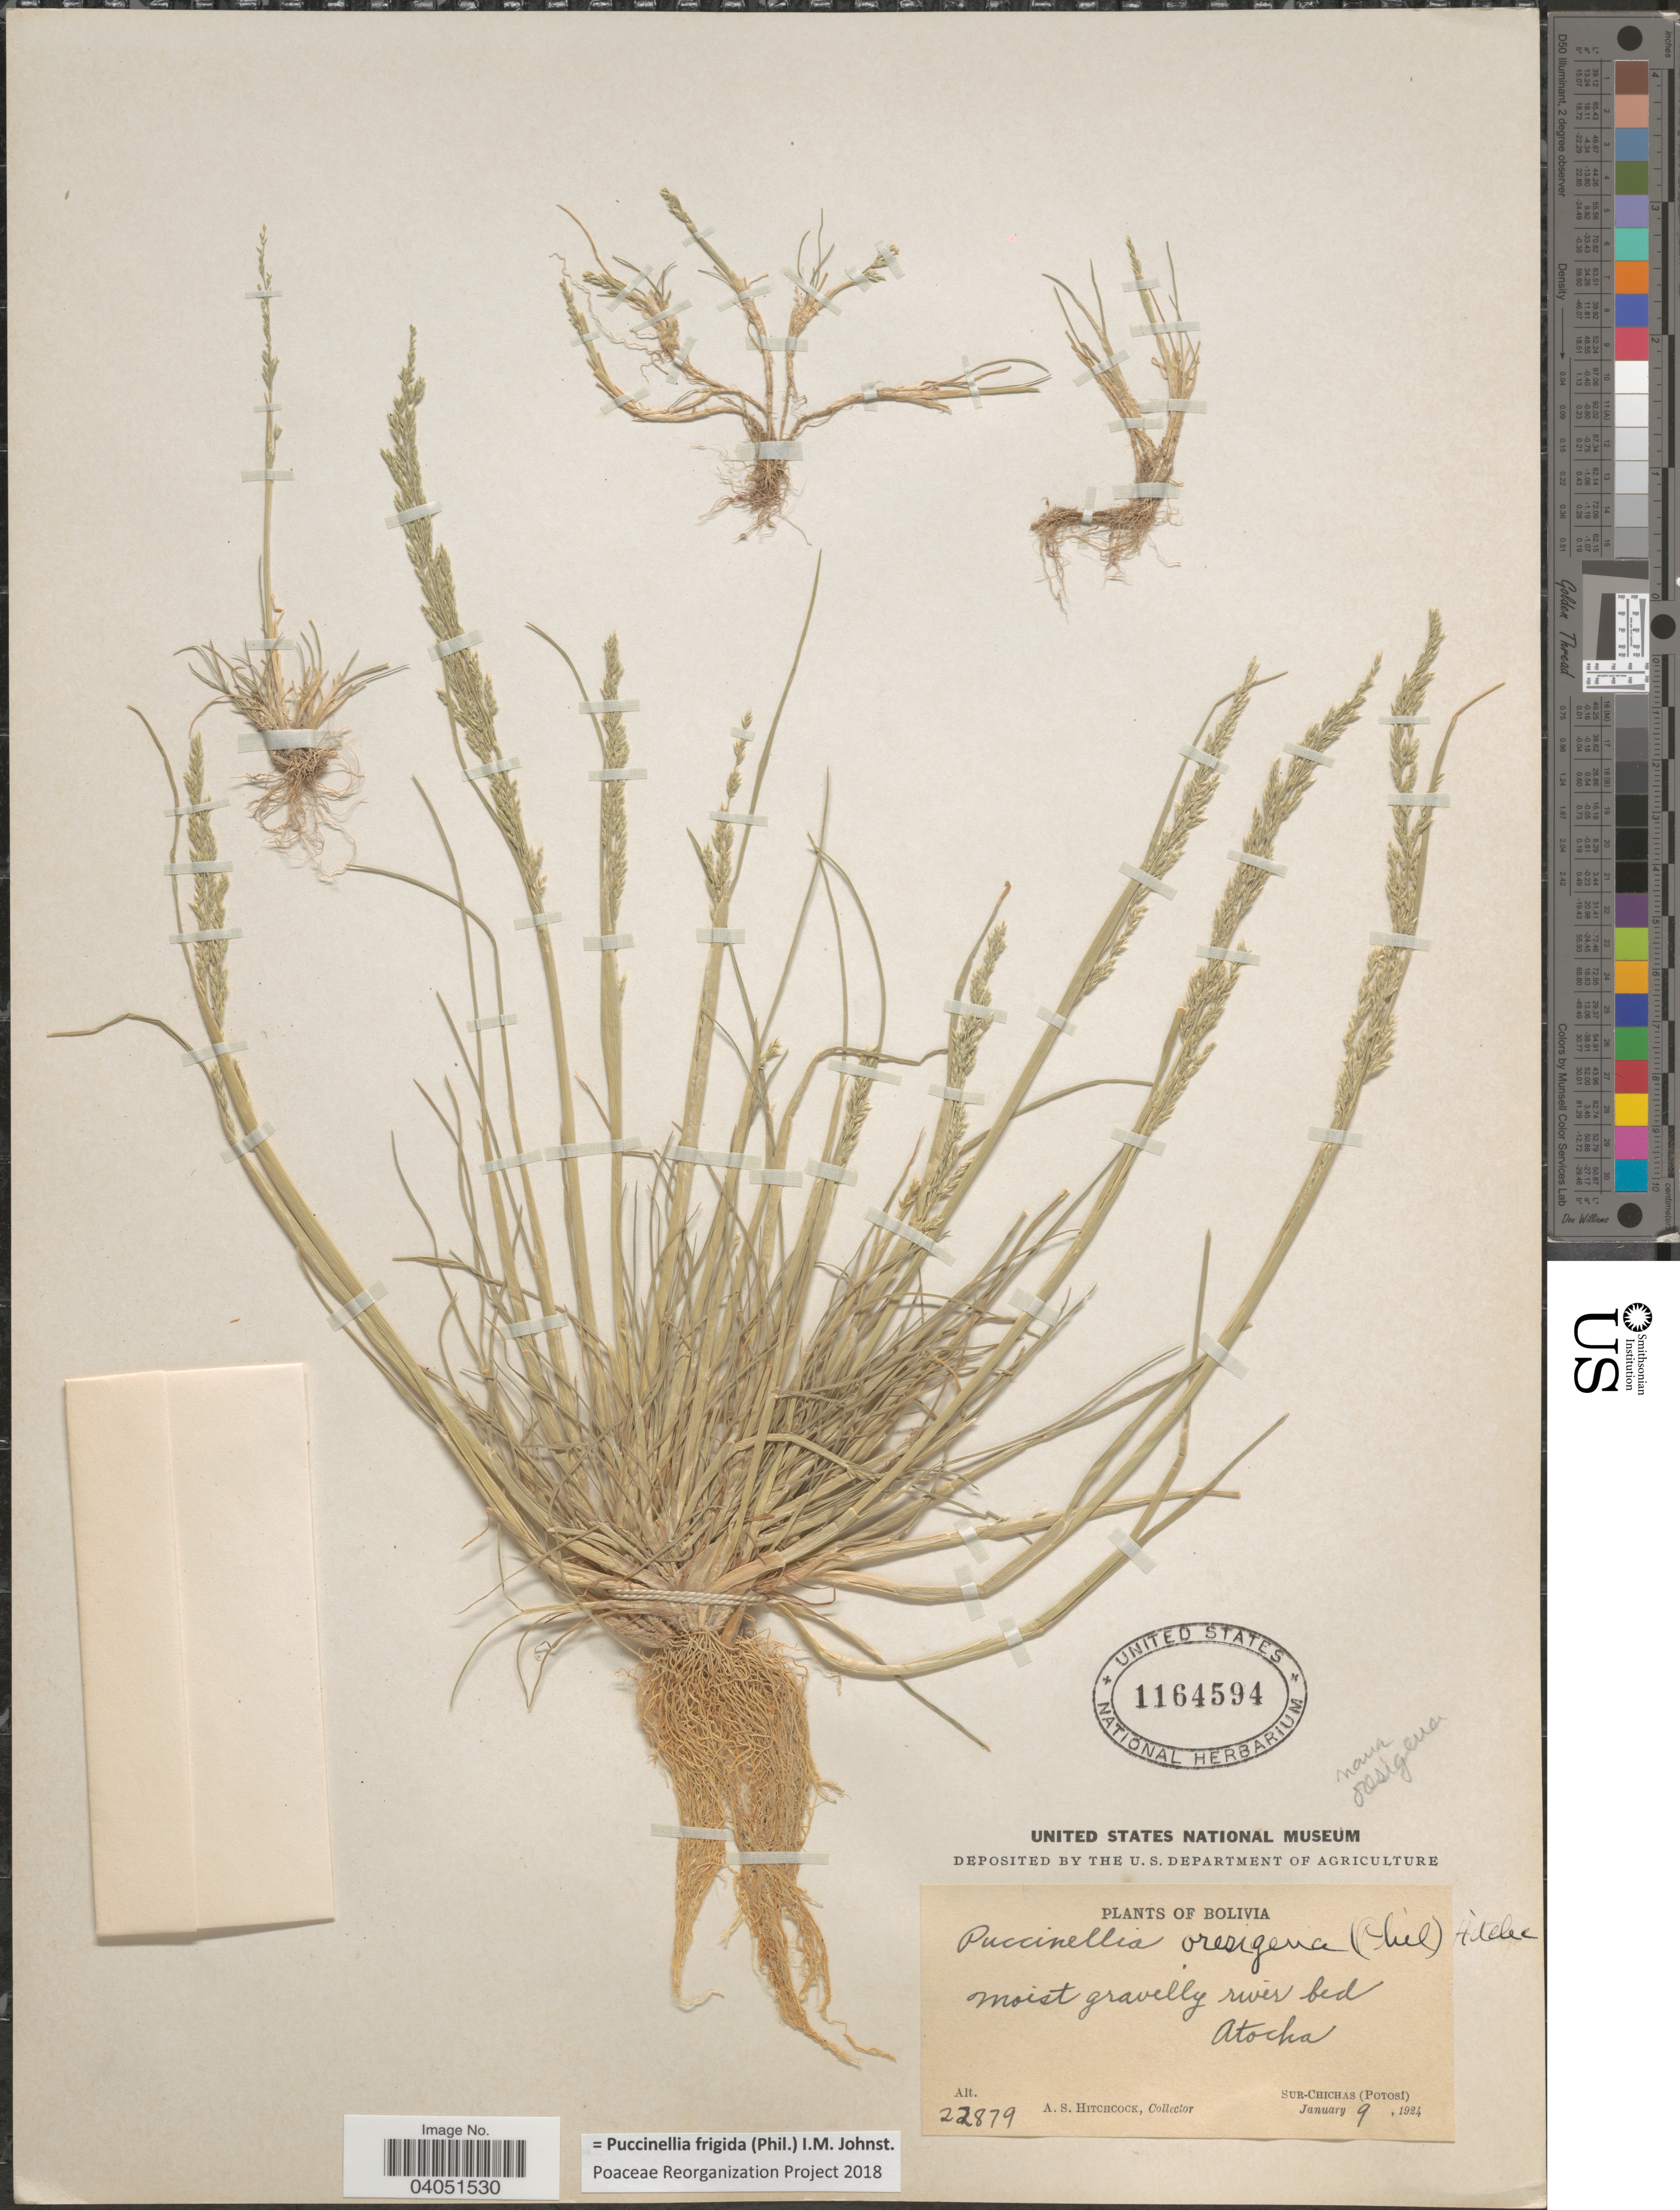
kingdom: Plantae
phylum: Tracheophyta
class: Liliopsida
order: Poales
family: Poaceae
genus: Puccinellia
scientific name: Puccinellia frigida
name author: (Phil.) I.M. Johnst.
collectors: A. S. Hitchcock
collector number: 22879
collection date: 1924-01-09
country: Bolivia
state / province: Potosi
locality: Moist gravelly river bed. Atocha. Sur-Chichas (Potosi).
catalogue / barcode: US 1164594